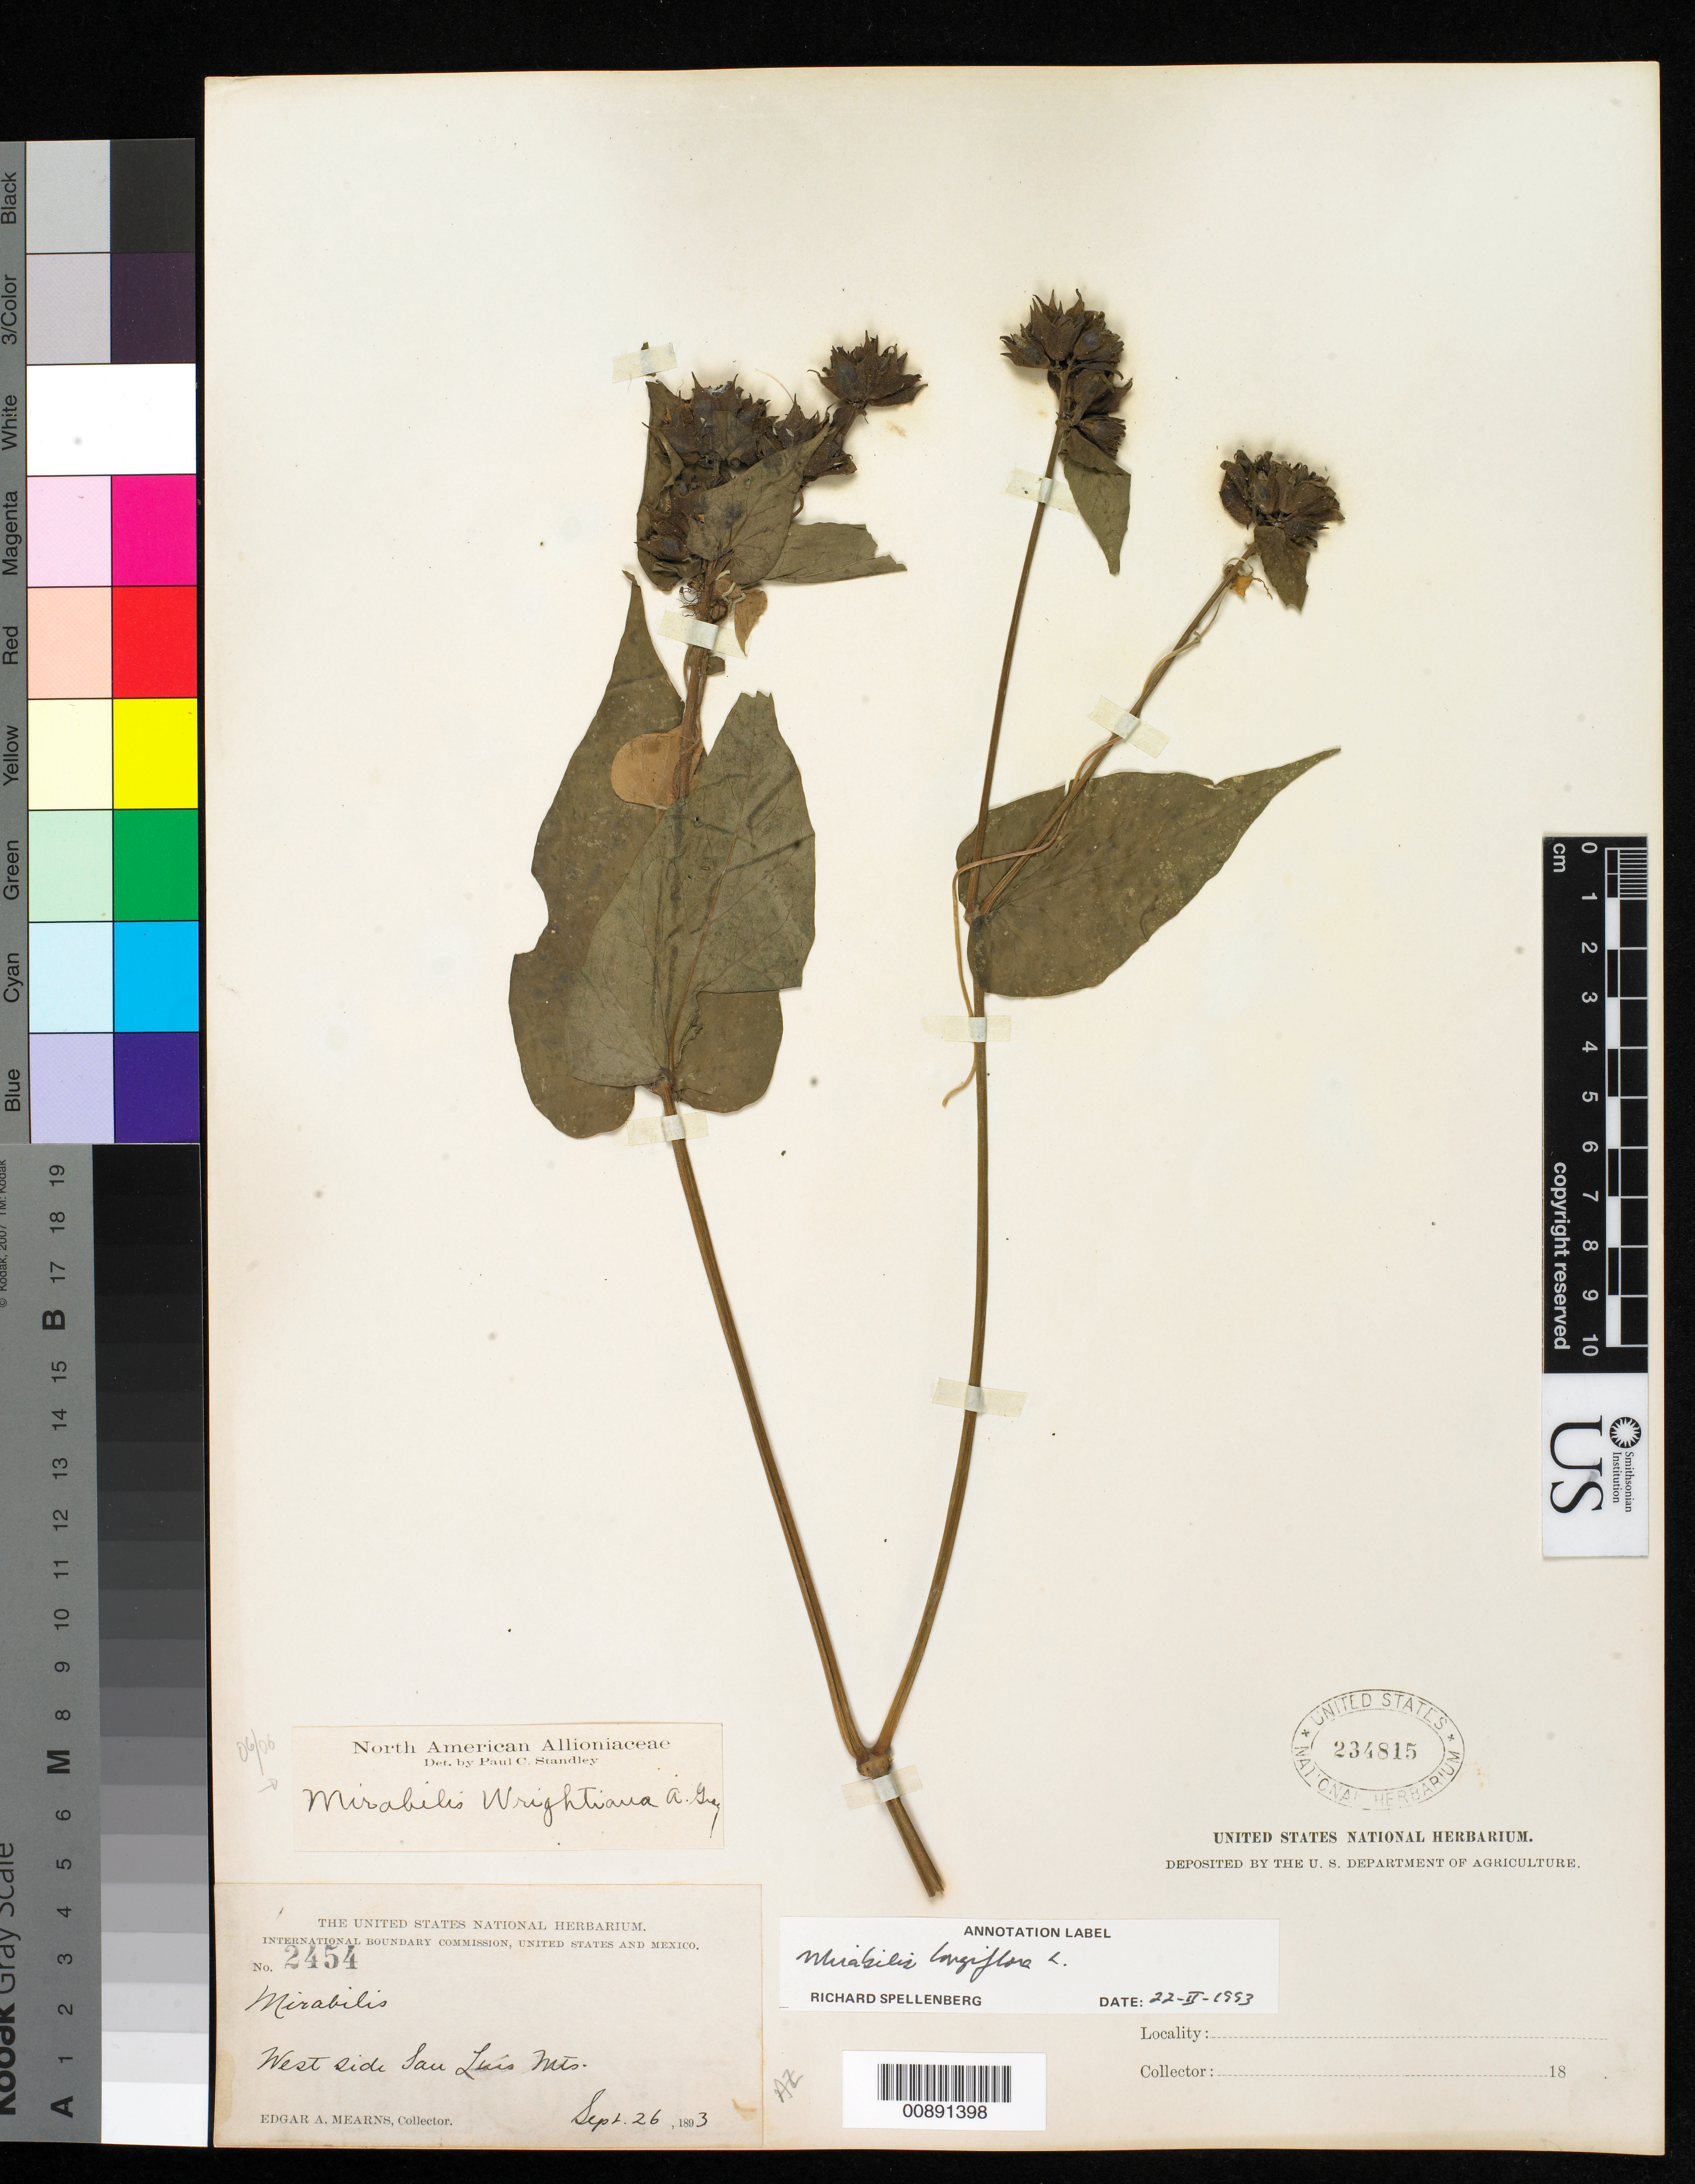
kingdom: Plantae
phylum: Tracheophyta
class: Magnoliopsida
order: Caryophyllales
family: Nyctaginaceae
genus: Mirabilis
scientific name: Mirabilis wrightiana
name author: A. Gray & Britton ex Kearney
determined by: Standley, Paul C.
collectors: E. A. Mearns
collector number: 2454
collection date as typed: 26 Sep 1893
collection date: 1893-09-26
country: United States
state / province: Arizona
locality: West side of San Luis Mts.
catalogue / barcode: US 234815